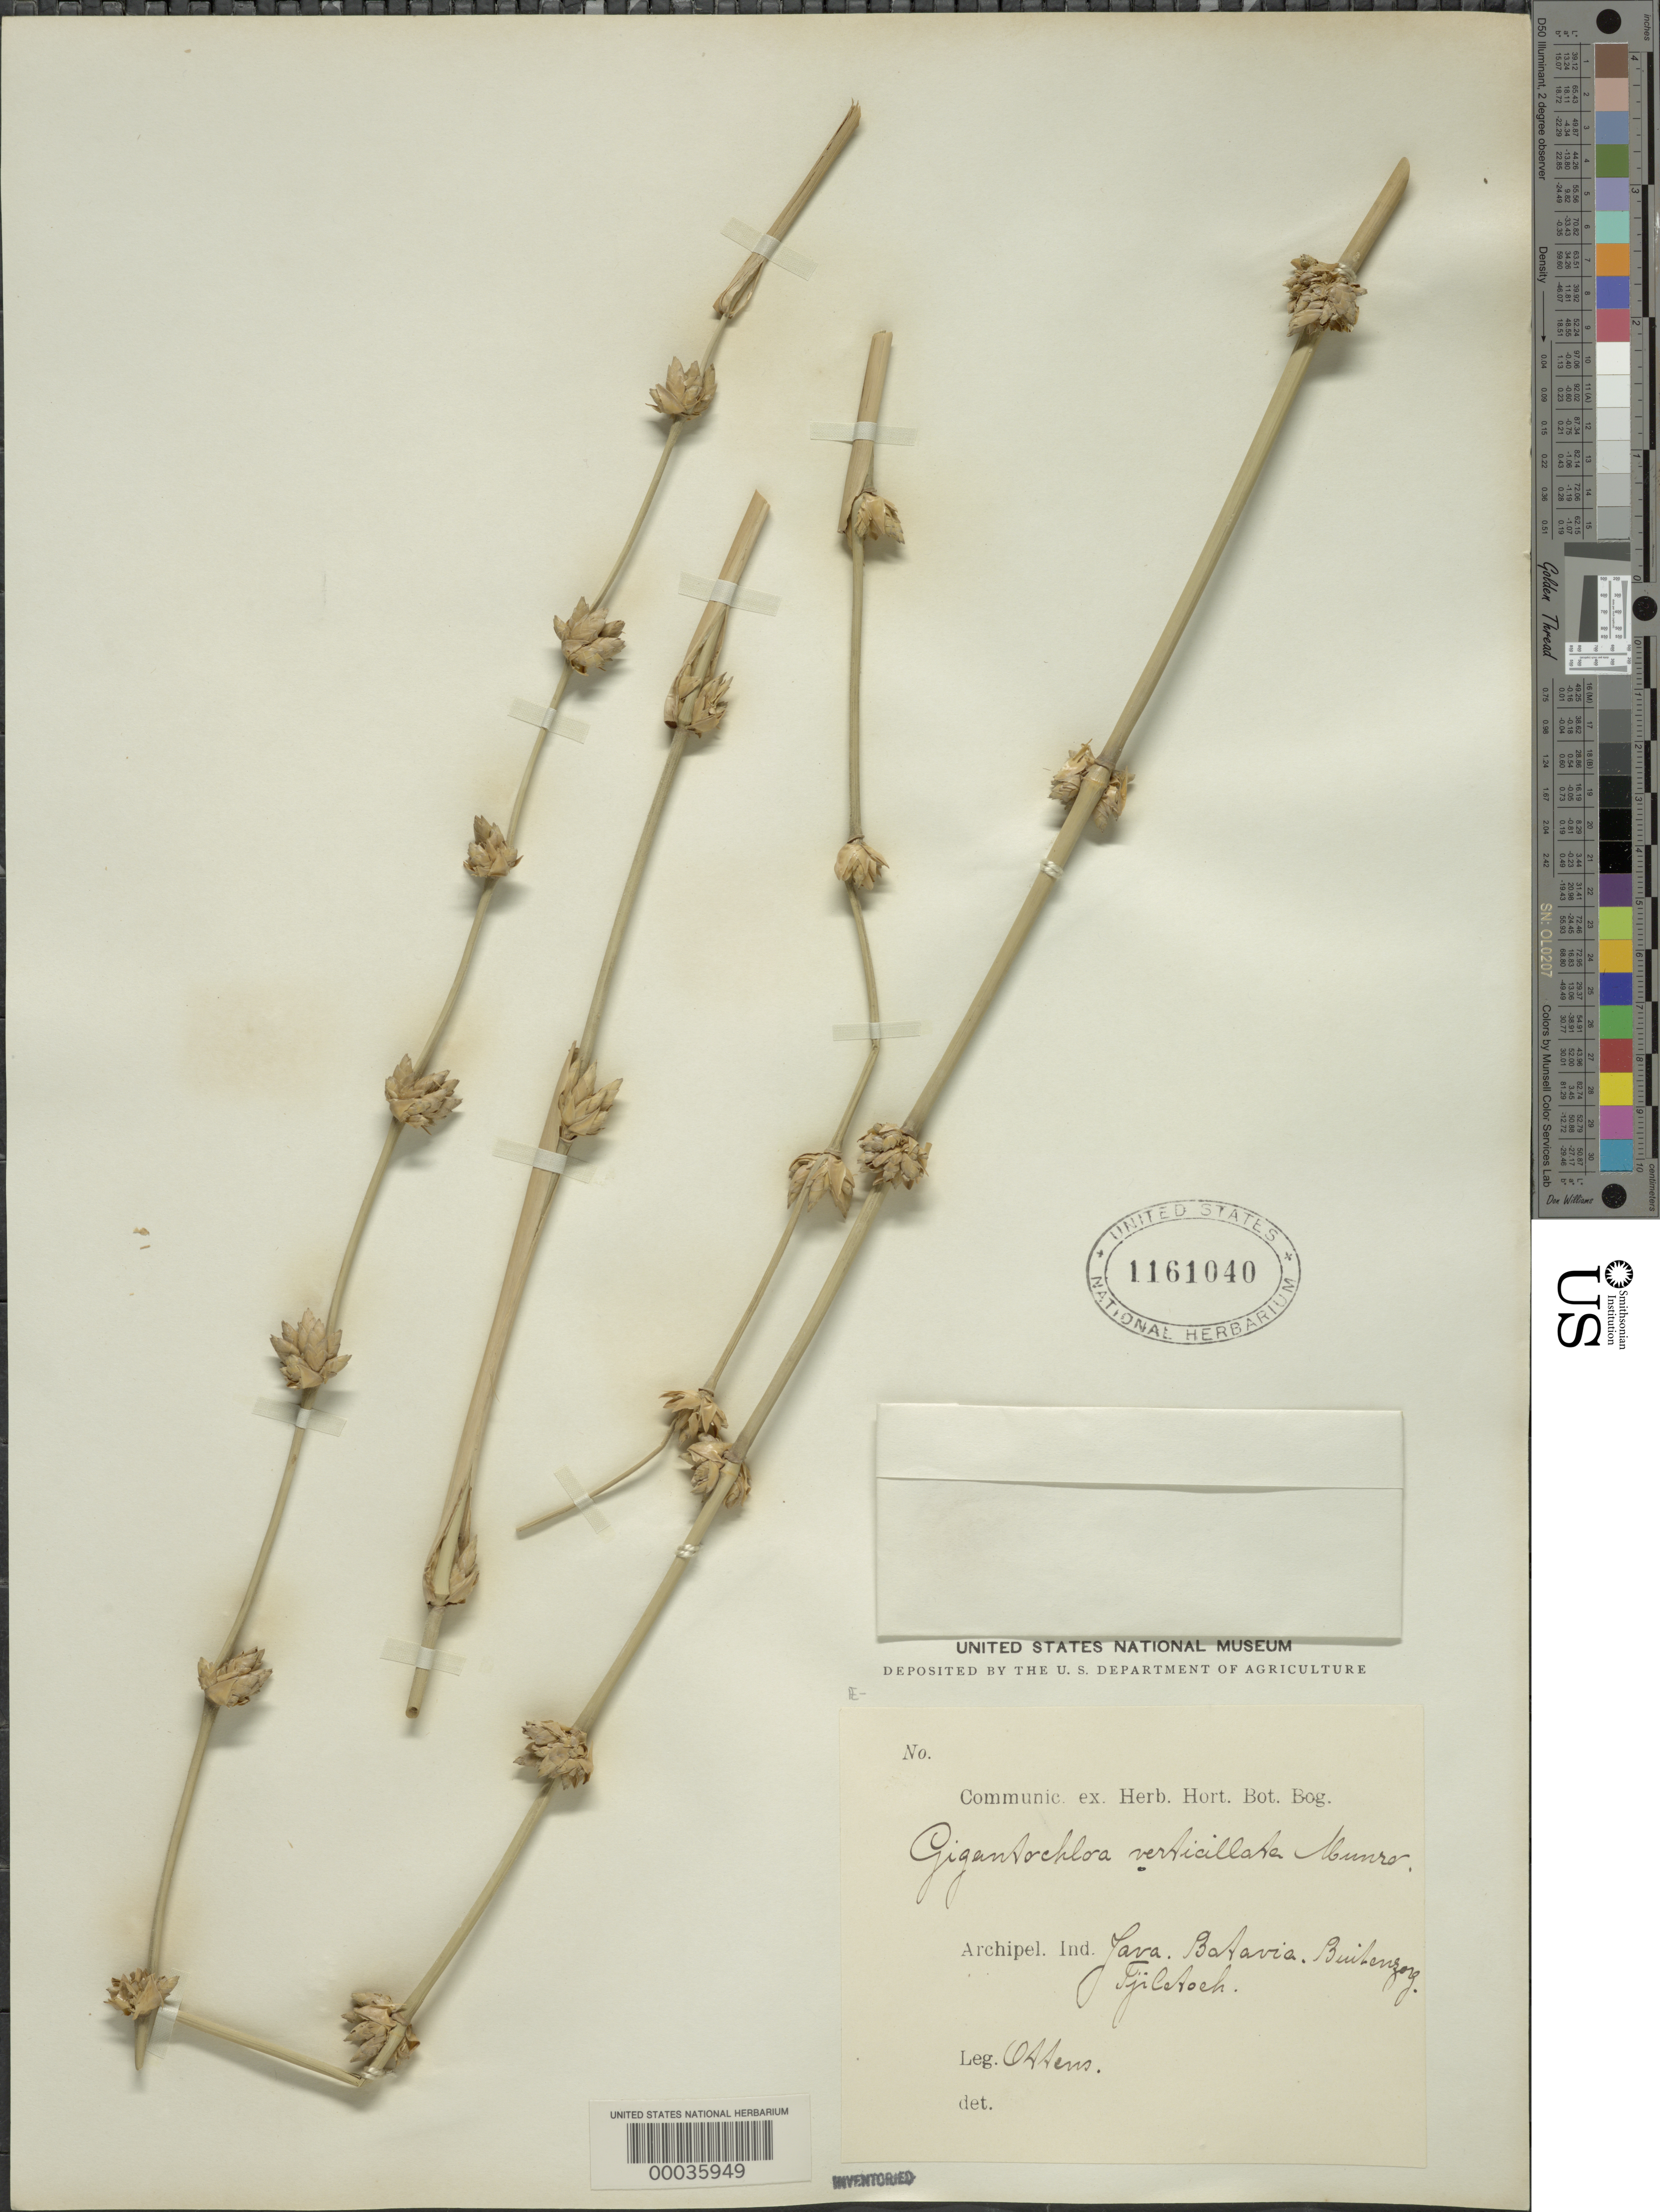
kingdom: Plantae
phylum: Tracheophyta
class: Liliopsida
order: Poales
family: Poaceae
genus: Dendrocalamus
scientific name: Dendrocalamus verticillata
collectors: -. Ottens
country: Indonesia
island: Java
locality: Batavia, baringkok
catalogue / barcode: US 1161040